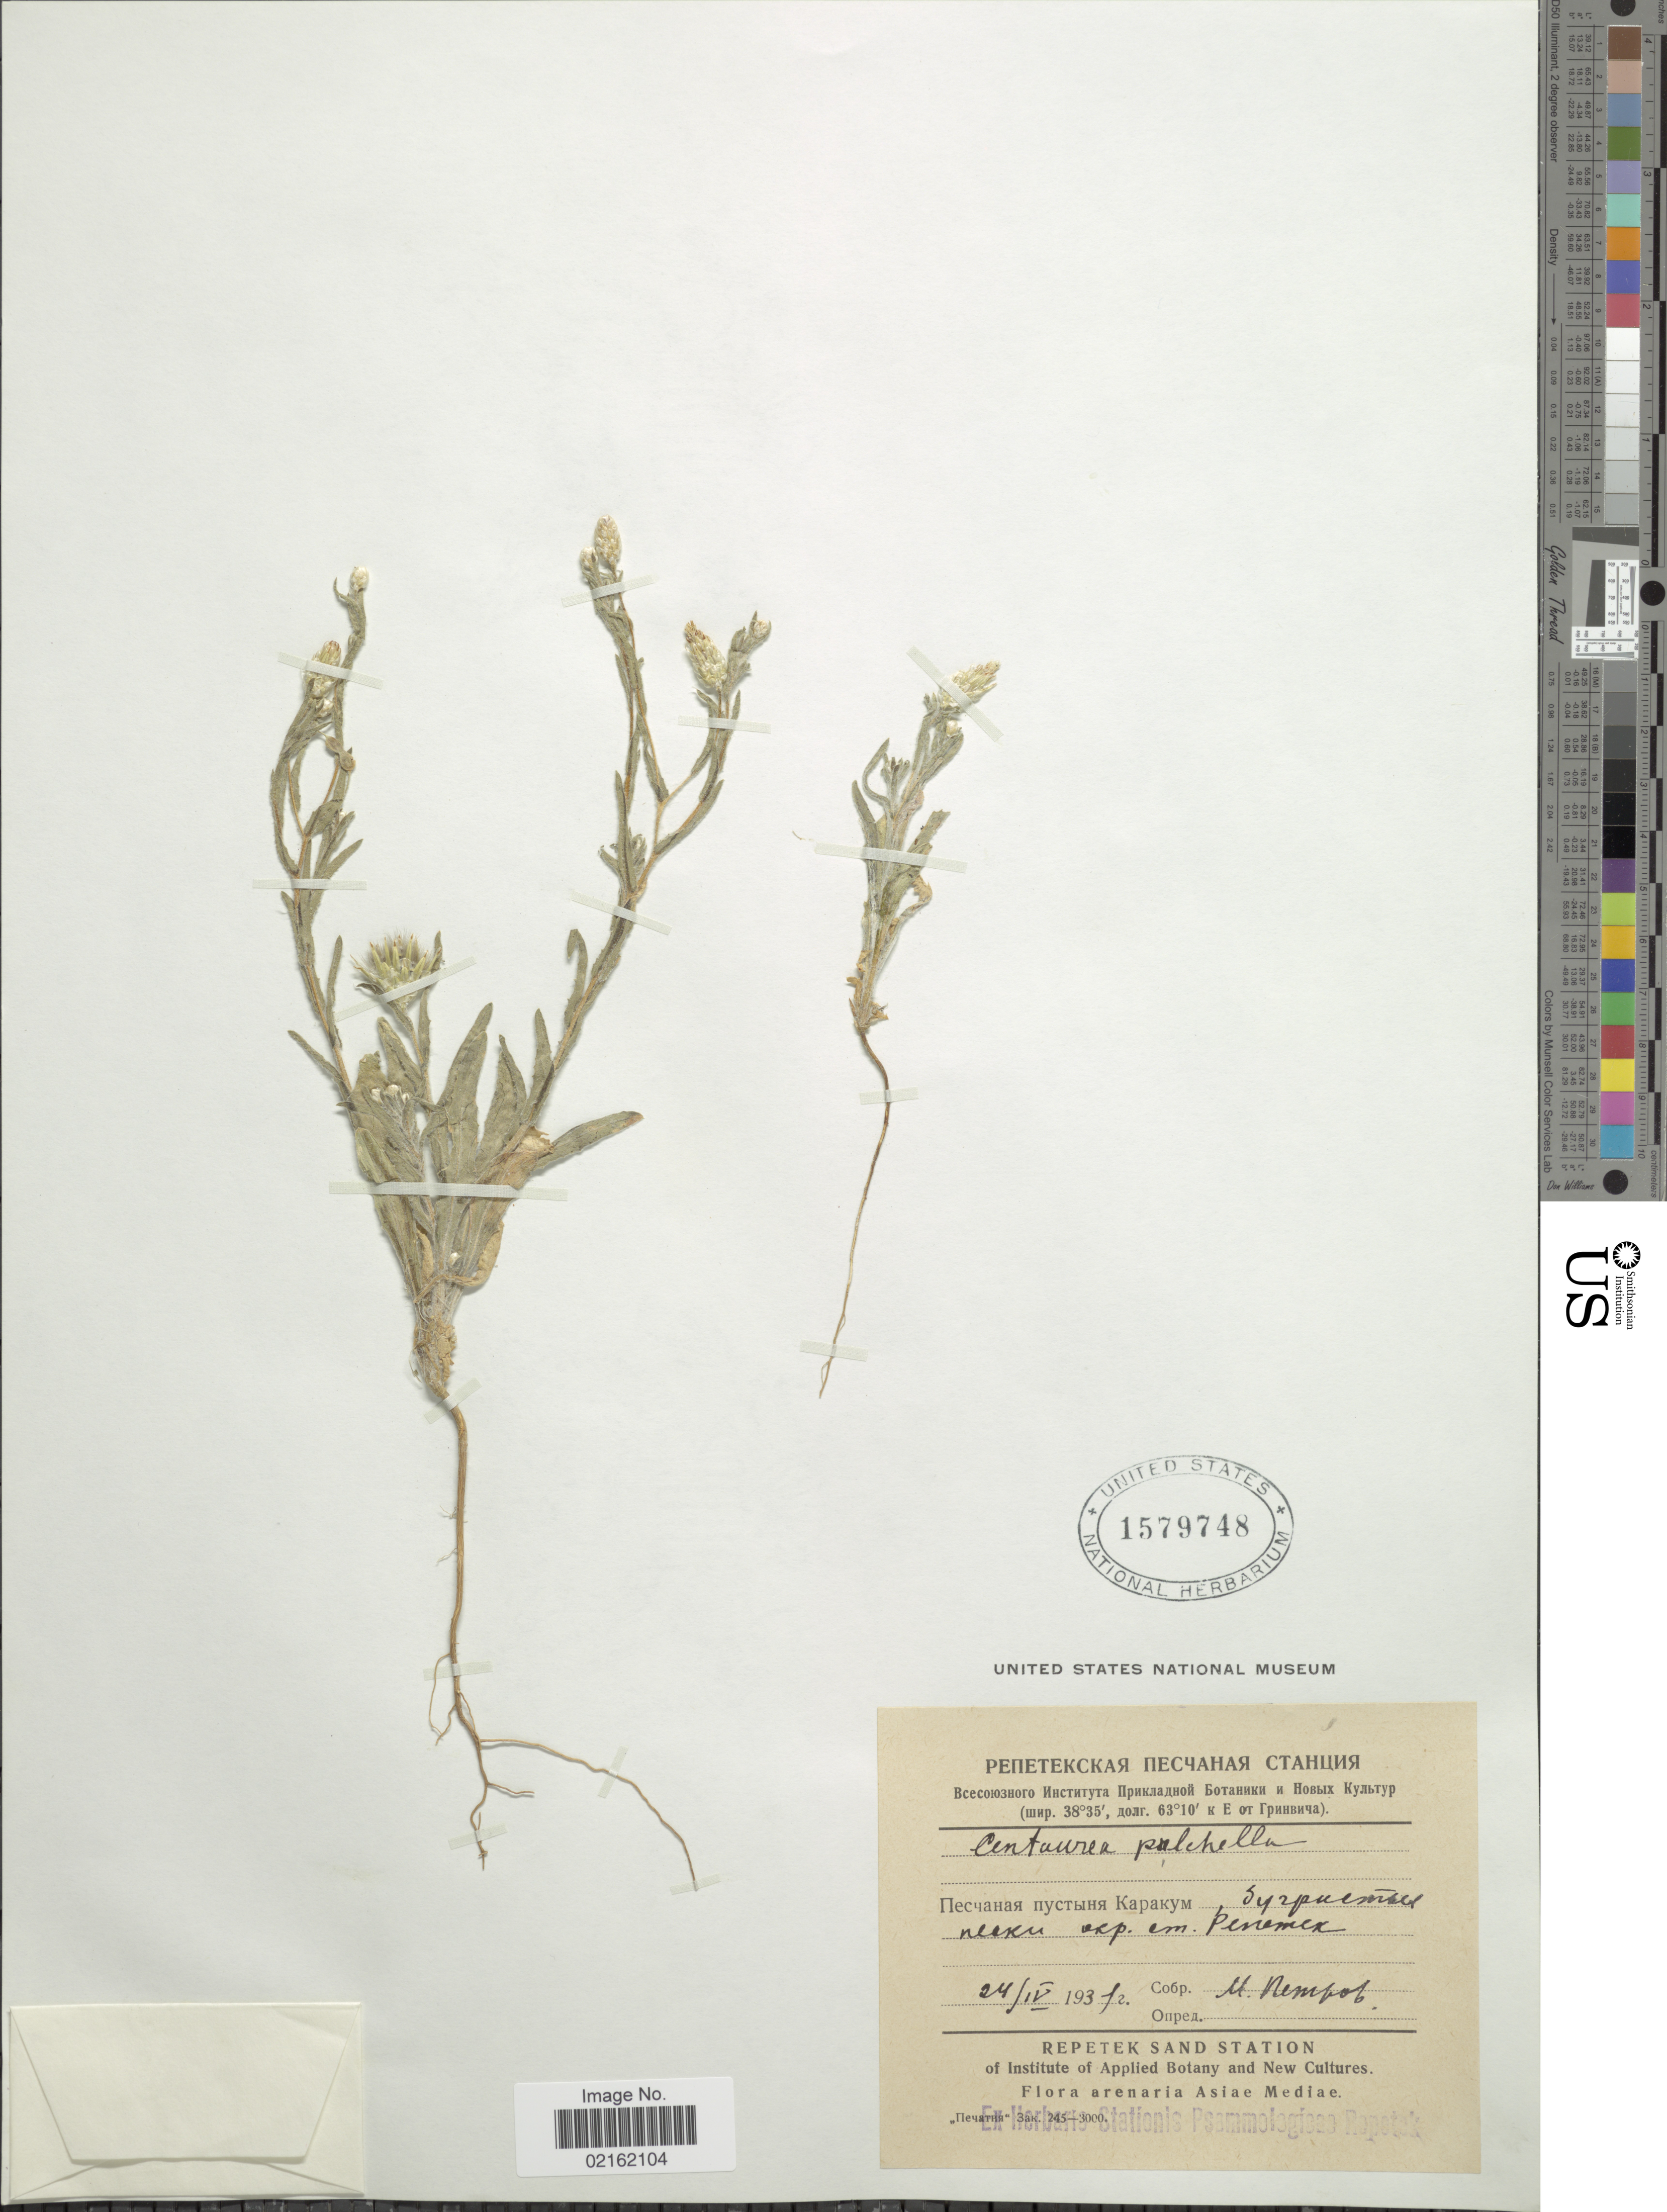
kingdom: Plantae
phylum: Tracheophyta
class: Magnoliopsida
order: Asterales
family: Asteraceae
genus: Centaurea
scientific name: Centaurea pulchella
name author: Ledeb.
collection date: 1937-04-24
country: Turkmenistan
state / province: Lebap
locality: Syrpue, [illegible text]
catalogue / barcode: US 1579748